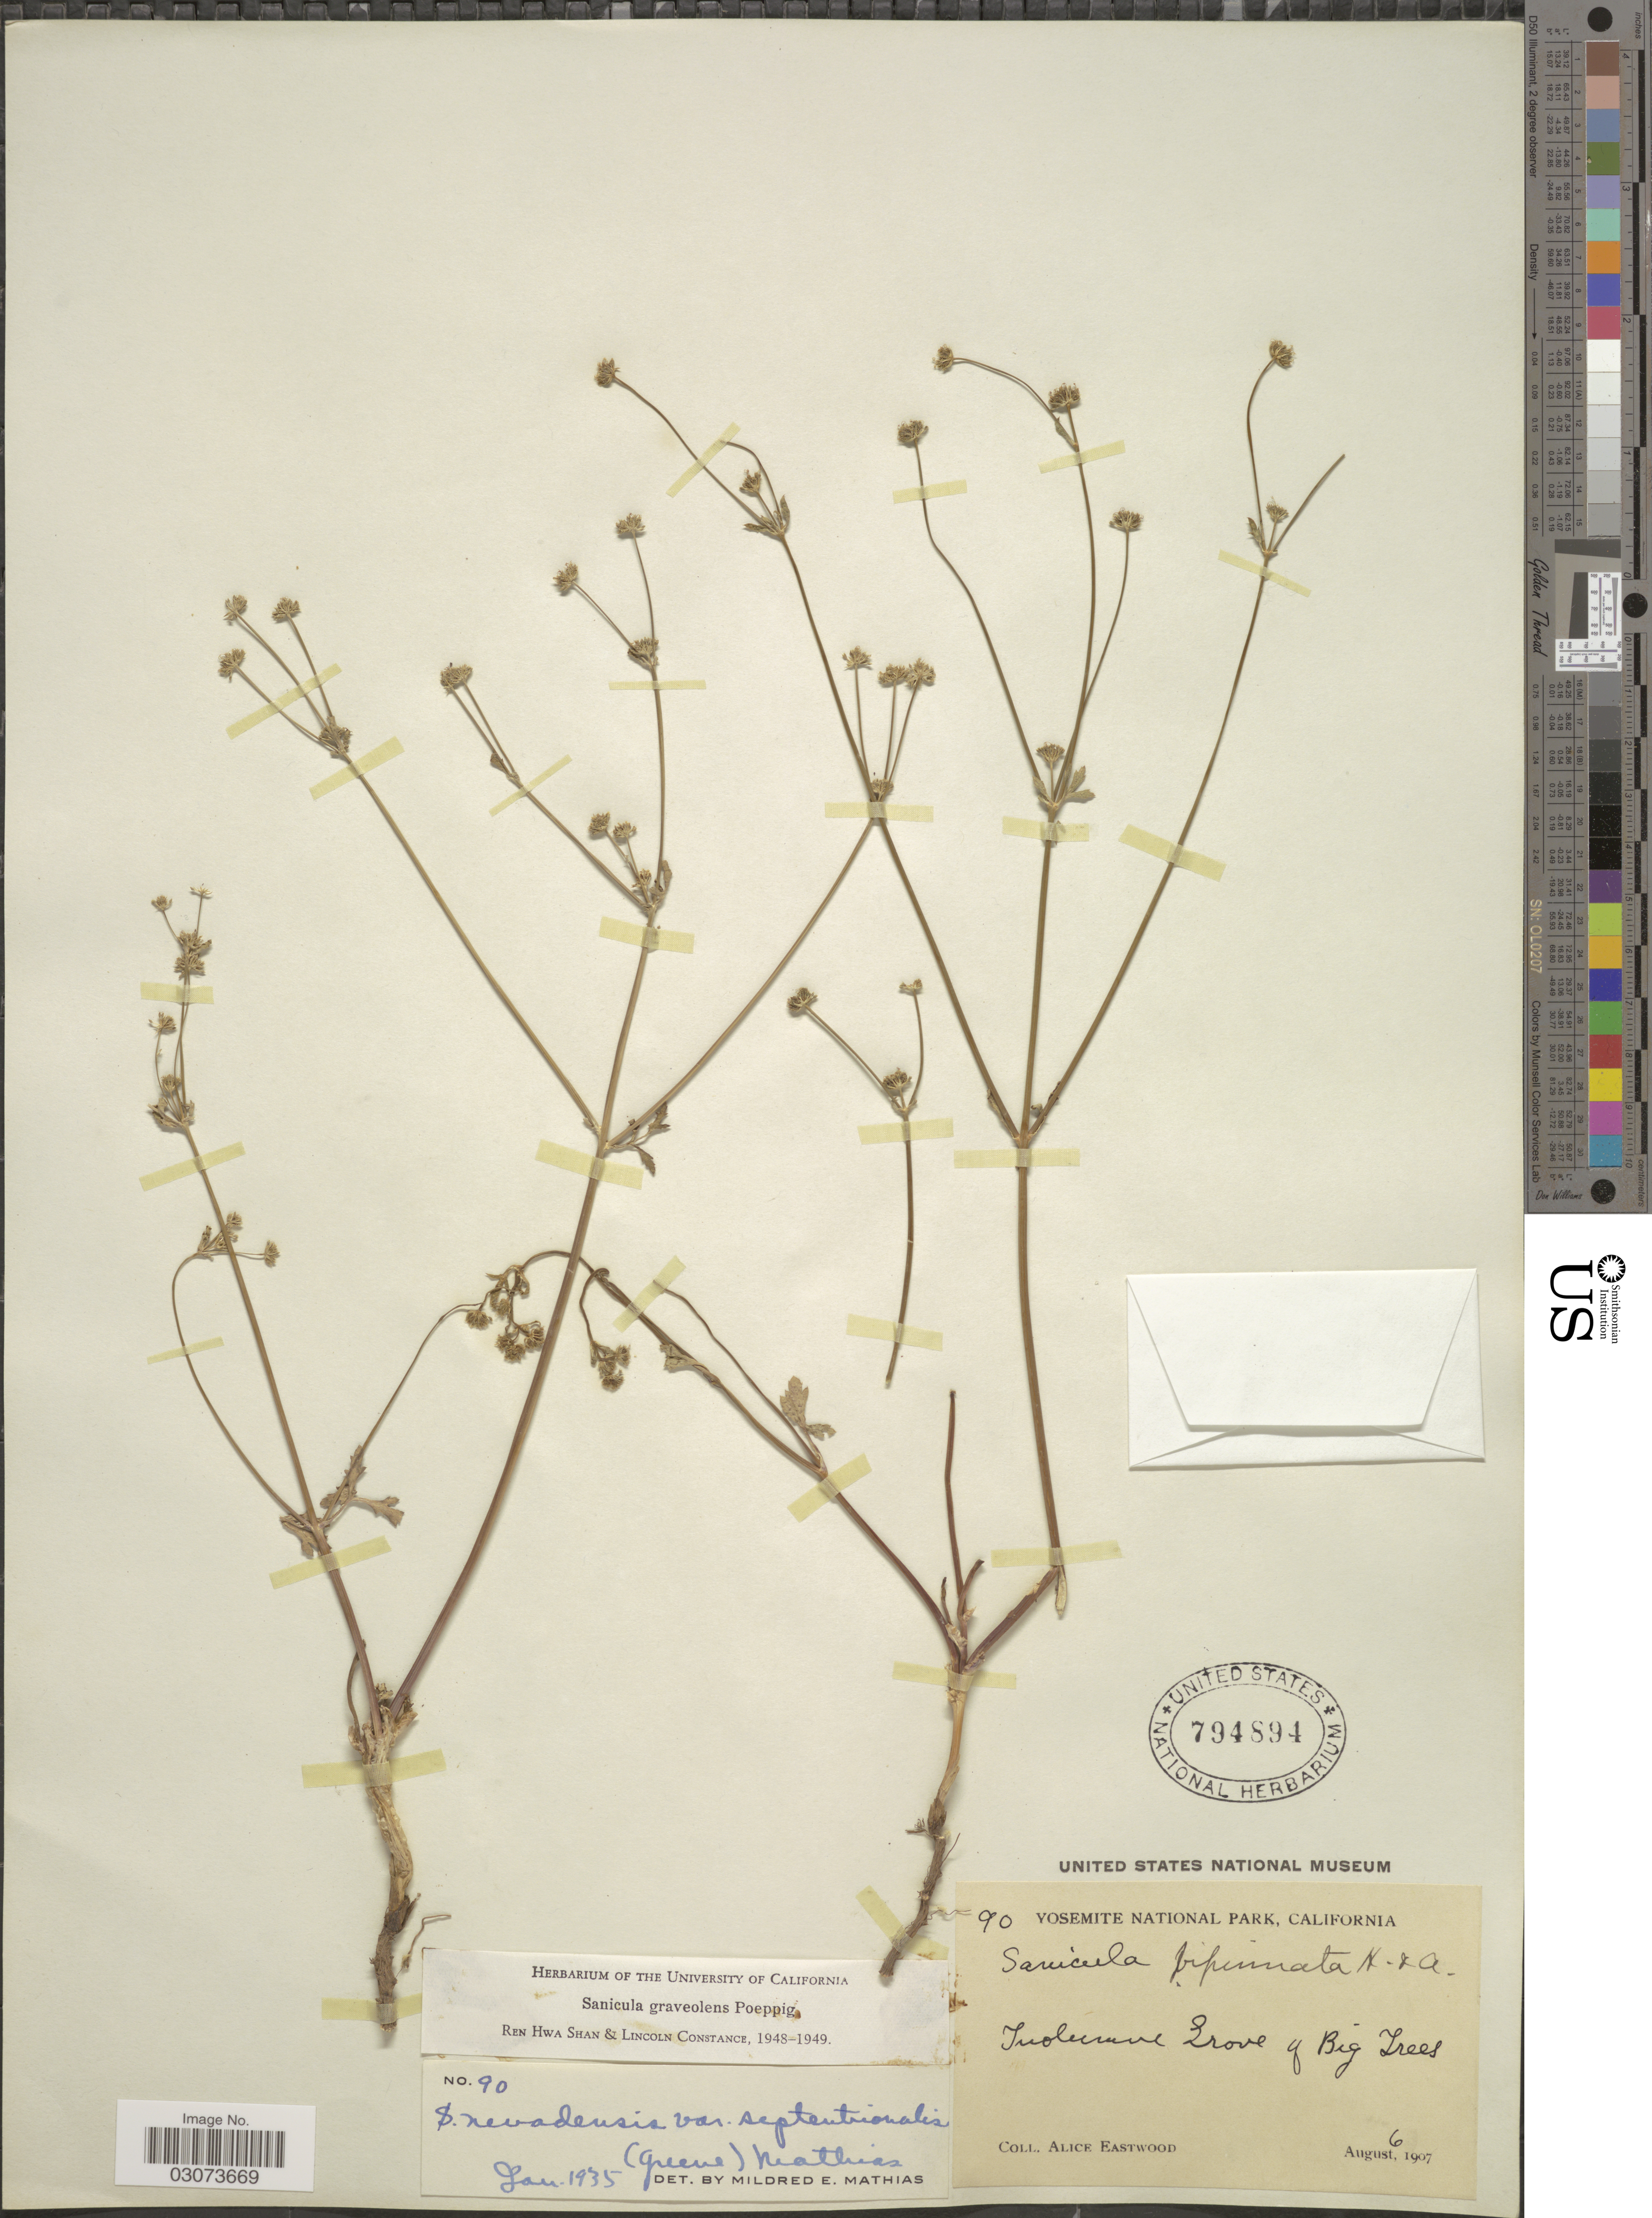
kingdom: Plantae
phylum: Tracheophyta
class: Magnoliopsida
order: Apiales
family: Apiaceae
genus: Sanicula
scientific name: Sanicula graveolens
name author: Poepp. ex DC.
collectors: A. Eastwood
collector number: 90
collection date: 1907-08-06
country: United States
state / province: California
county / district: Tuolumne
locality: Yosemite National Park. Tuolumne Grove of Big Trees.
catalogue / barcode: US 794894